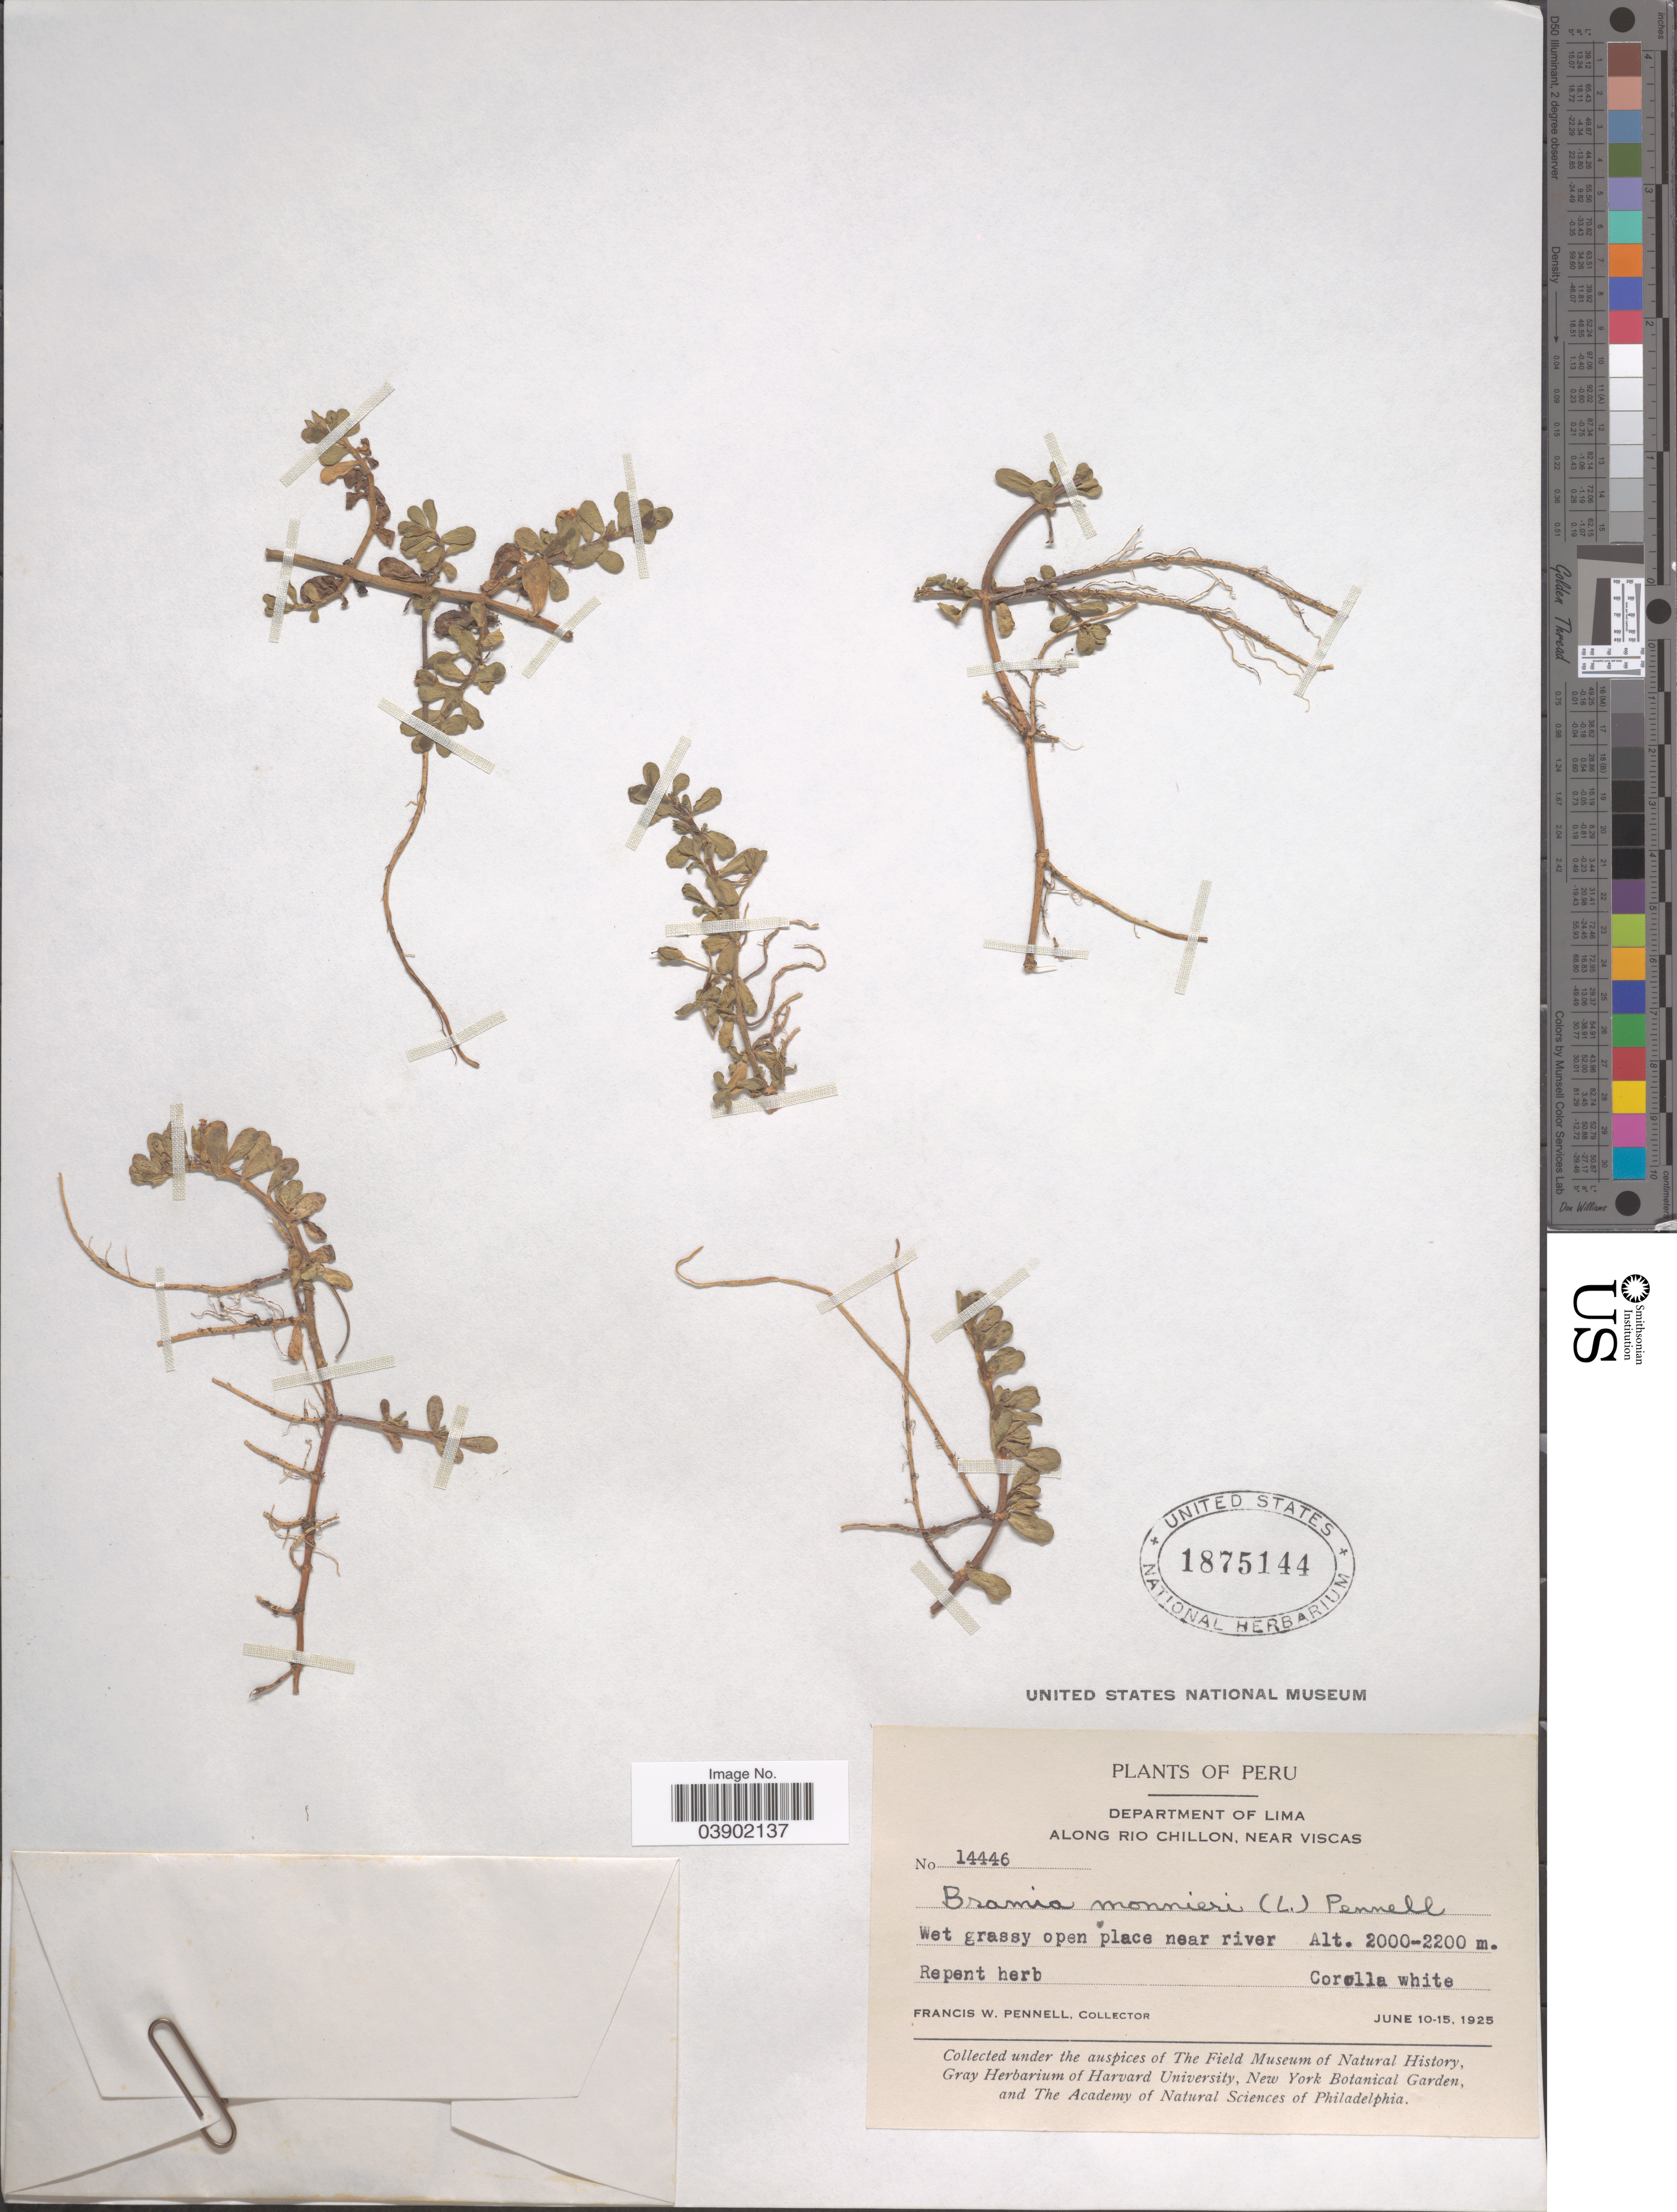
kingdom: Plantae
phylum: Tracheophyta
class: Magnoliopsida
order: Lamiales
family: Plantaginaceae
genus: Bacopa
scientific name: Bacopa monnieri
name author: (L.) Pennell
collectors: F. W. Pennell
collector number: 14446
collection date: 1925-06-10/1925-06-15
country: Peru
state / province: Lima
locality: Department of Lima. Along Rio Chillon, near Viscas.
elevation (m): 2000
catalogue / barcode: US 1875144